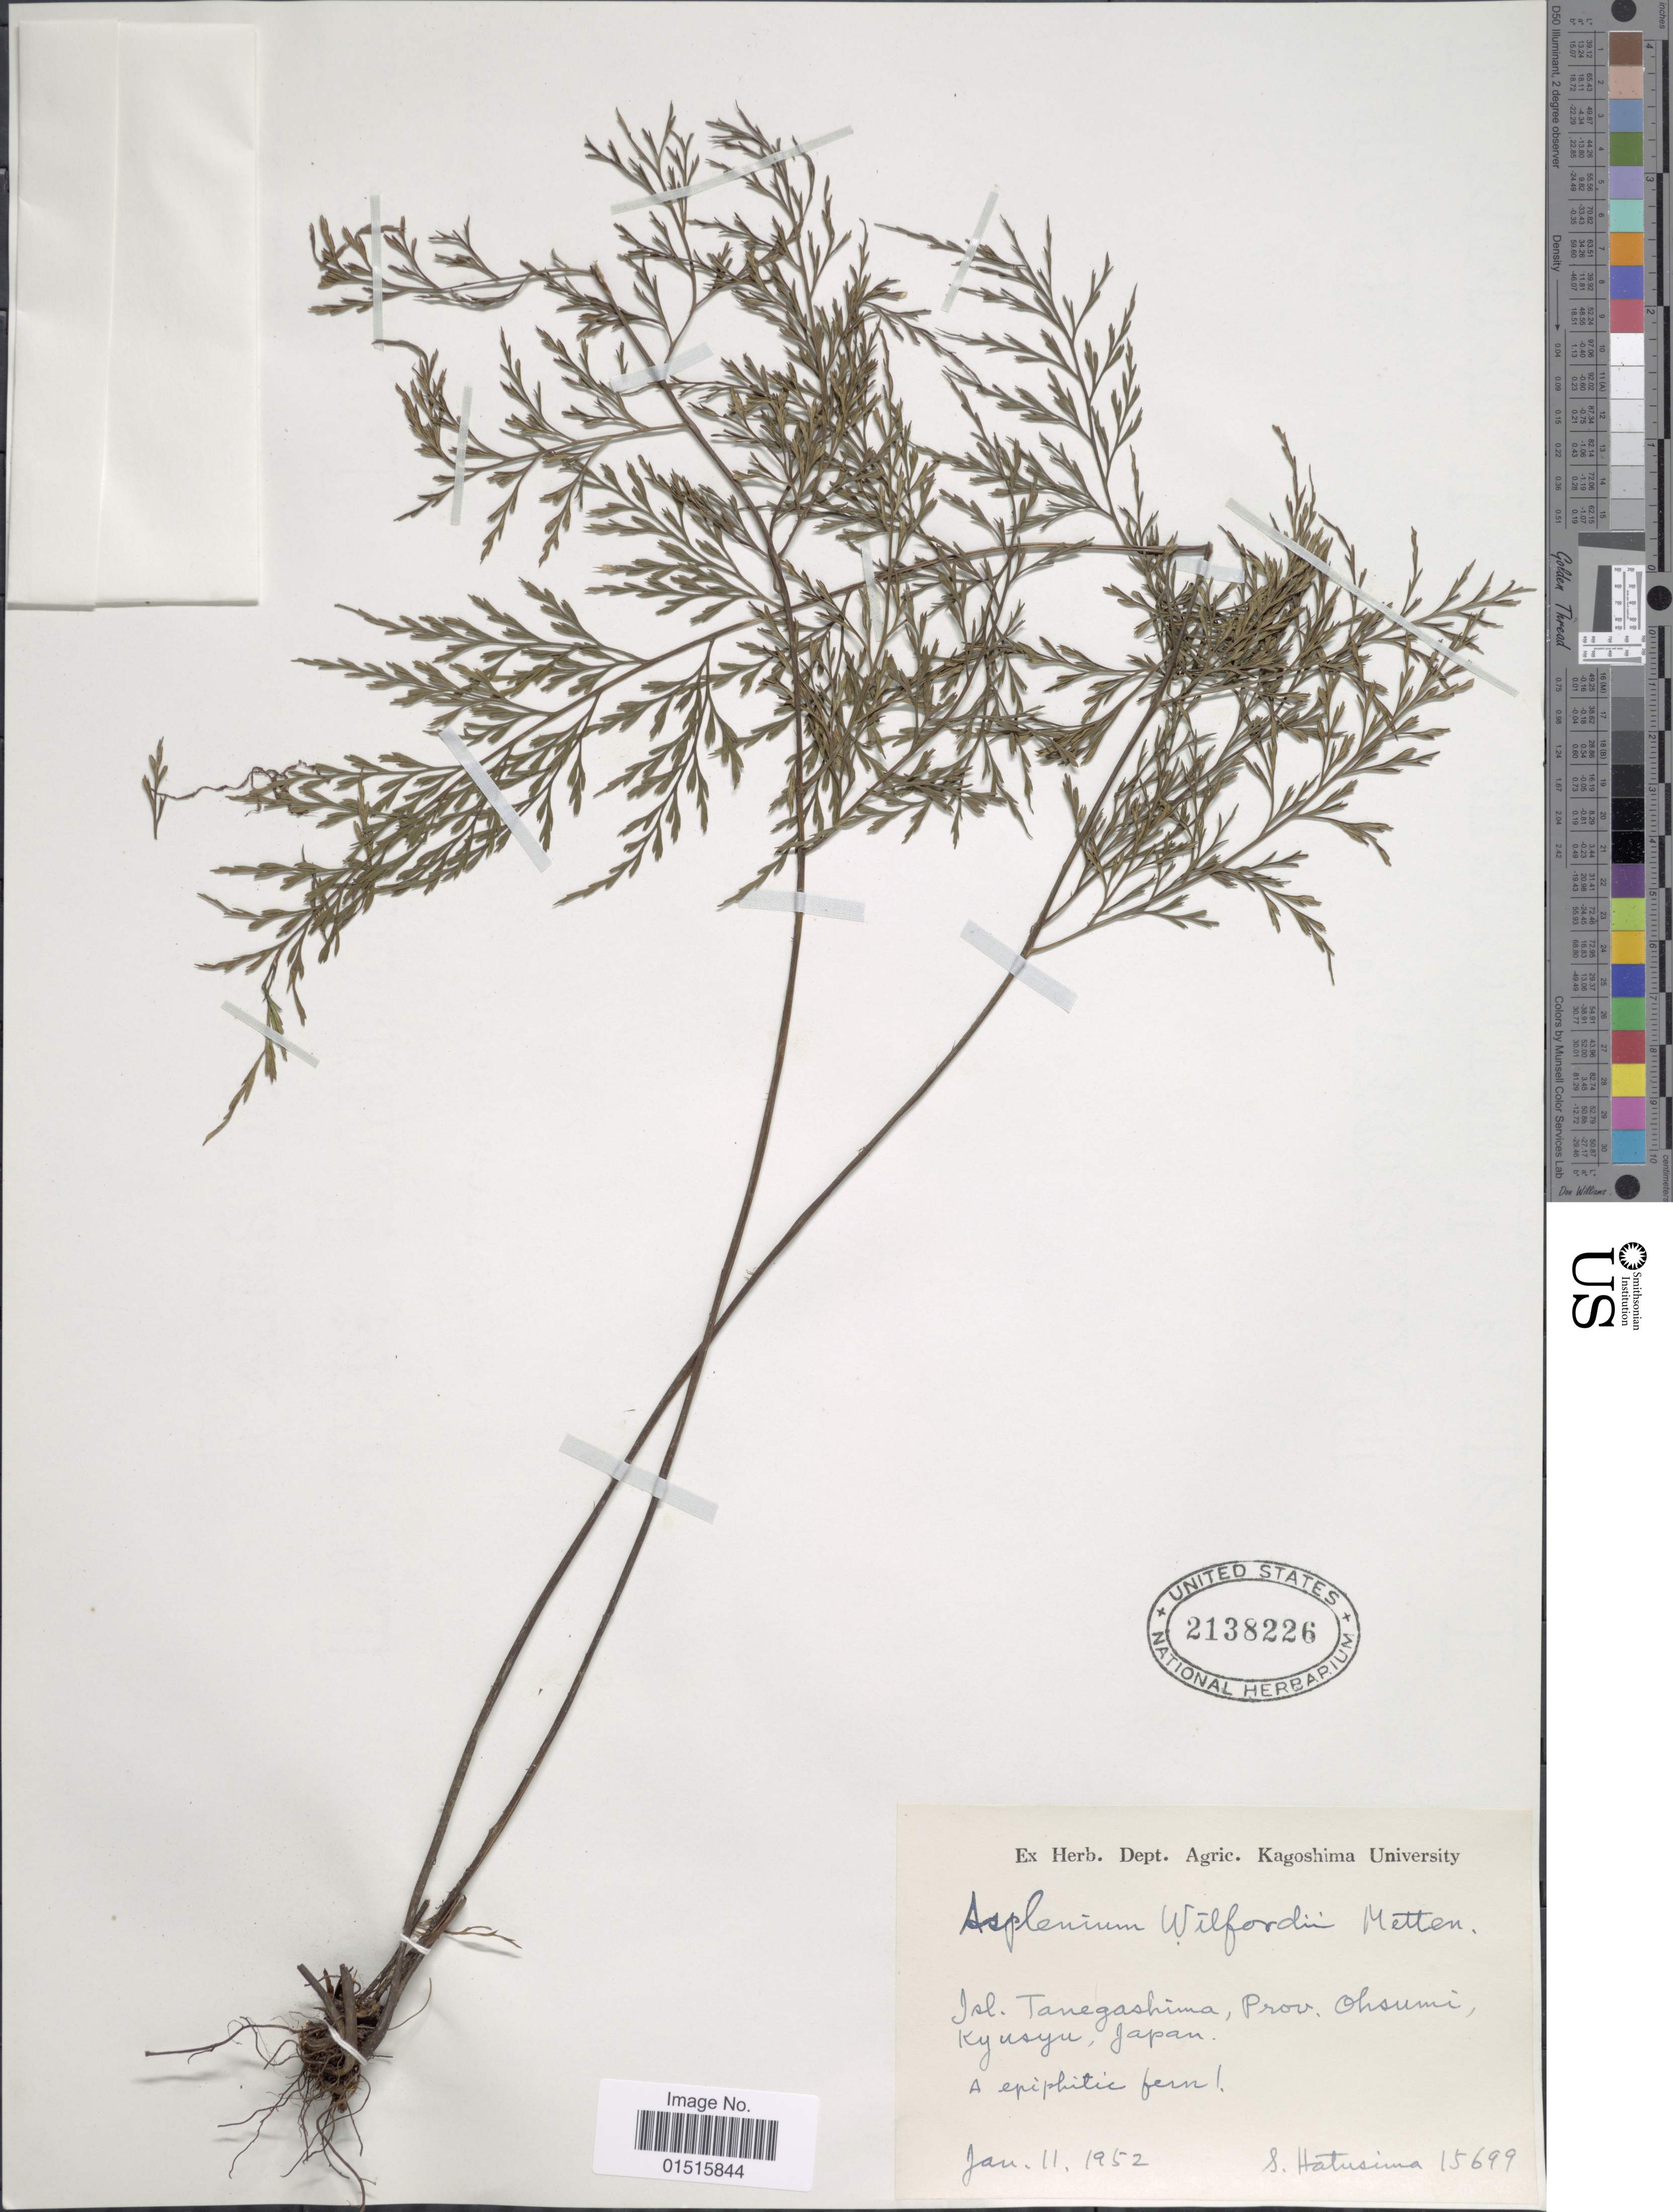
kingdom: Plantae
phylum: Tracheophyta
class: Polypodiopsida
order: Polypodiales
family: Aspleniaceae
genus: Asplenium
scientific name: Asplenium wilfordii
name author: Mett. ex Kuhn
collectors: S. Hatusima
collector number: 15699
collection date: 1952-01-11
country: Japan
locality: Isl. Tanegashima, Prov. Ohsumi, Kyusyu.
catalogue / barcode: US 2138226